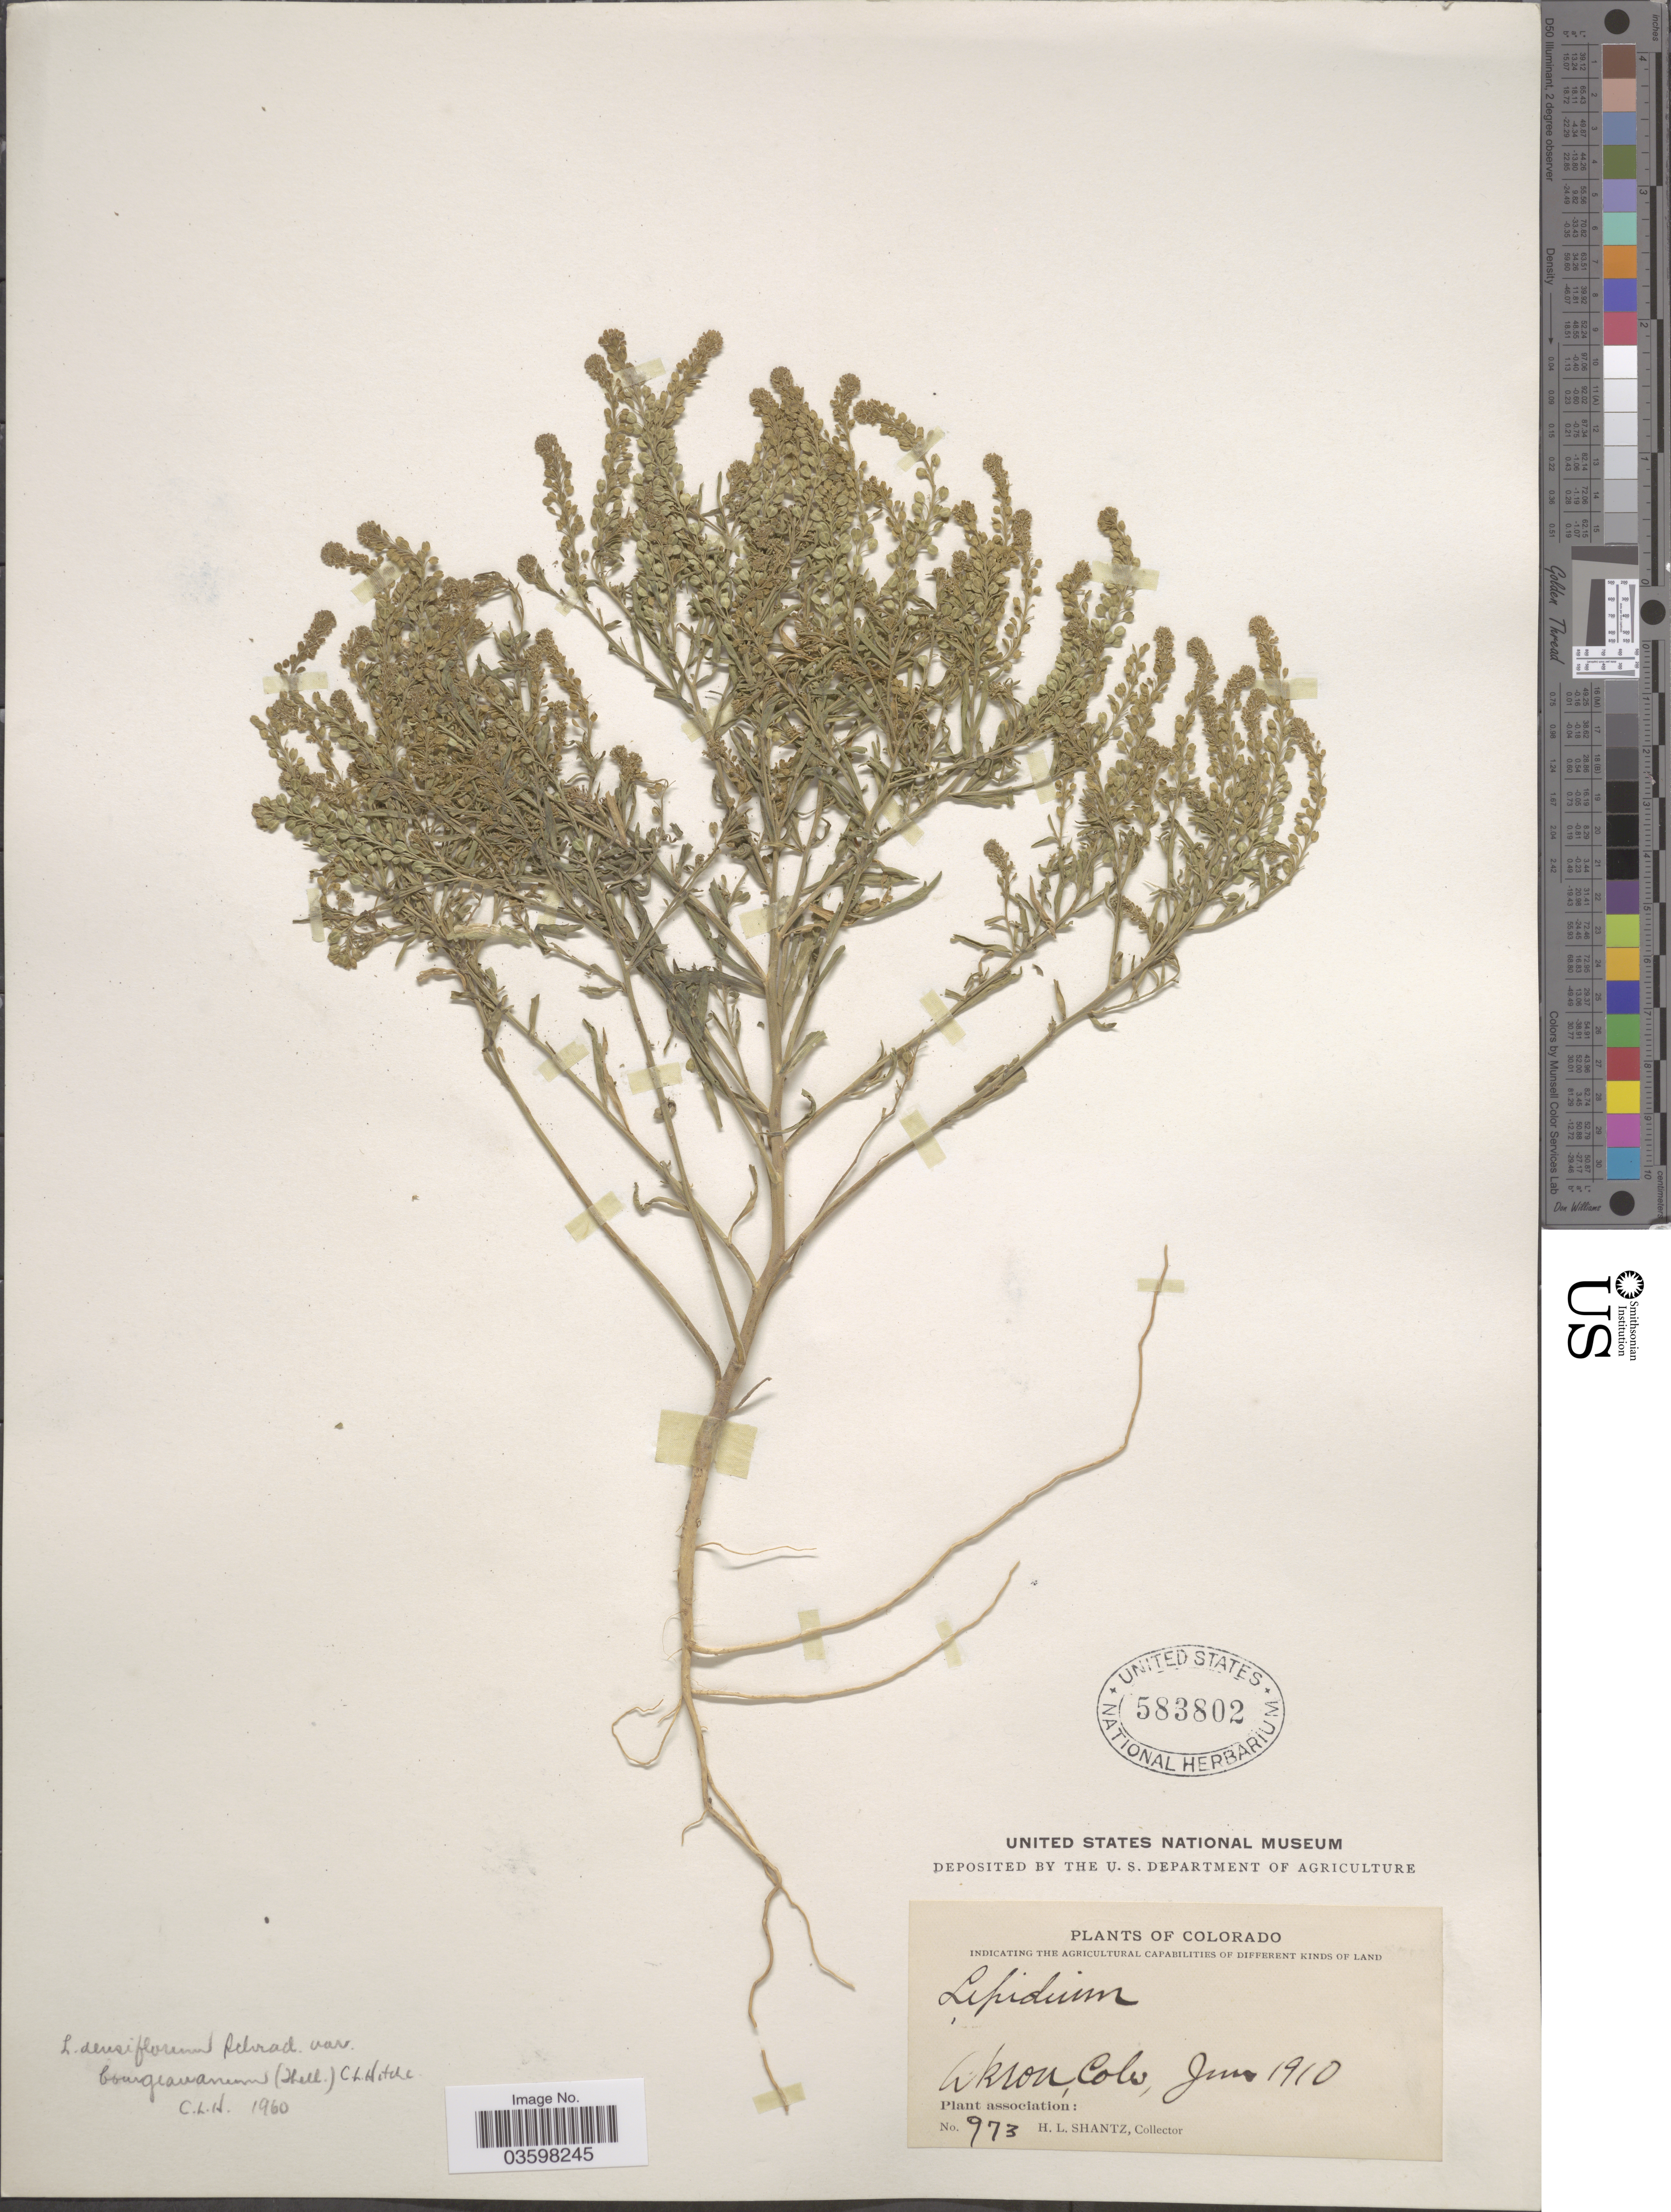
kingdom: Plantae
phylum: Tracheophyta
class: Magnoliopsida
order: Brassicales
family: Brassicaceae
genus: Lepidium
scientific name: Lepidium densiflorum var. bourgeauanum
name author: (Thell.) C.L. Hitchc.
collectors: H. Shantz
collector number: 973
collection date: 1910-06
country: United States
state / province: Colorado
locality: Akron.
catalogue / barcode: US 583802